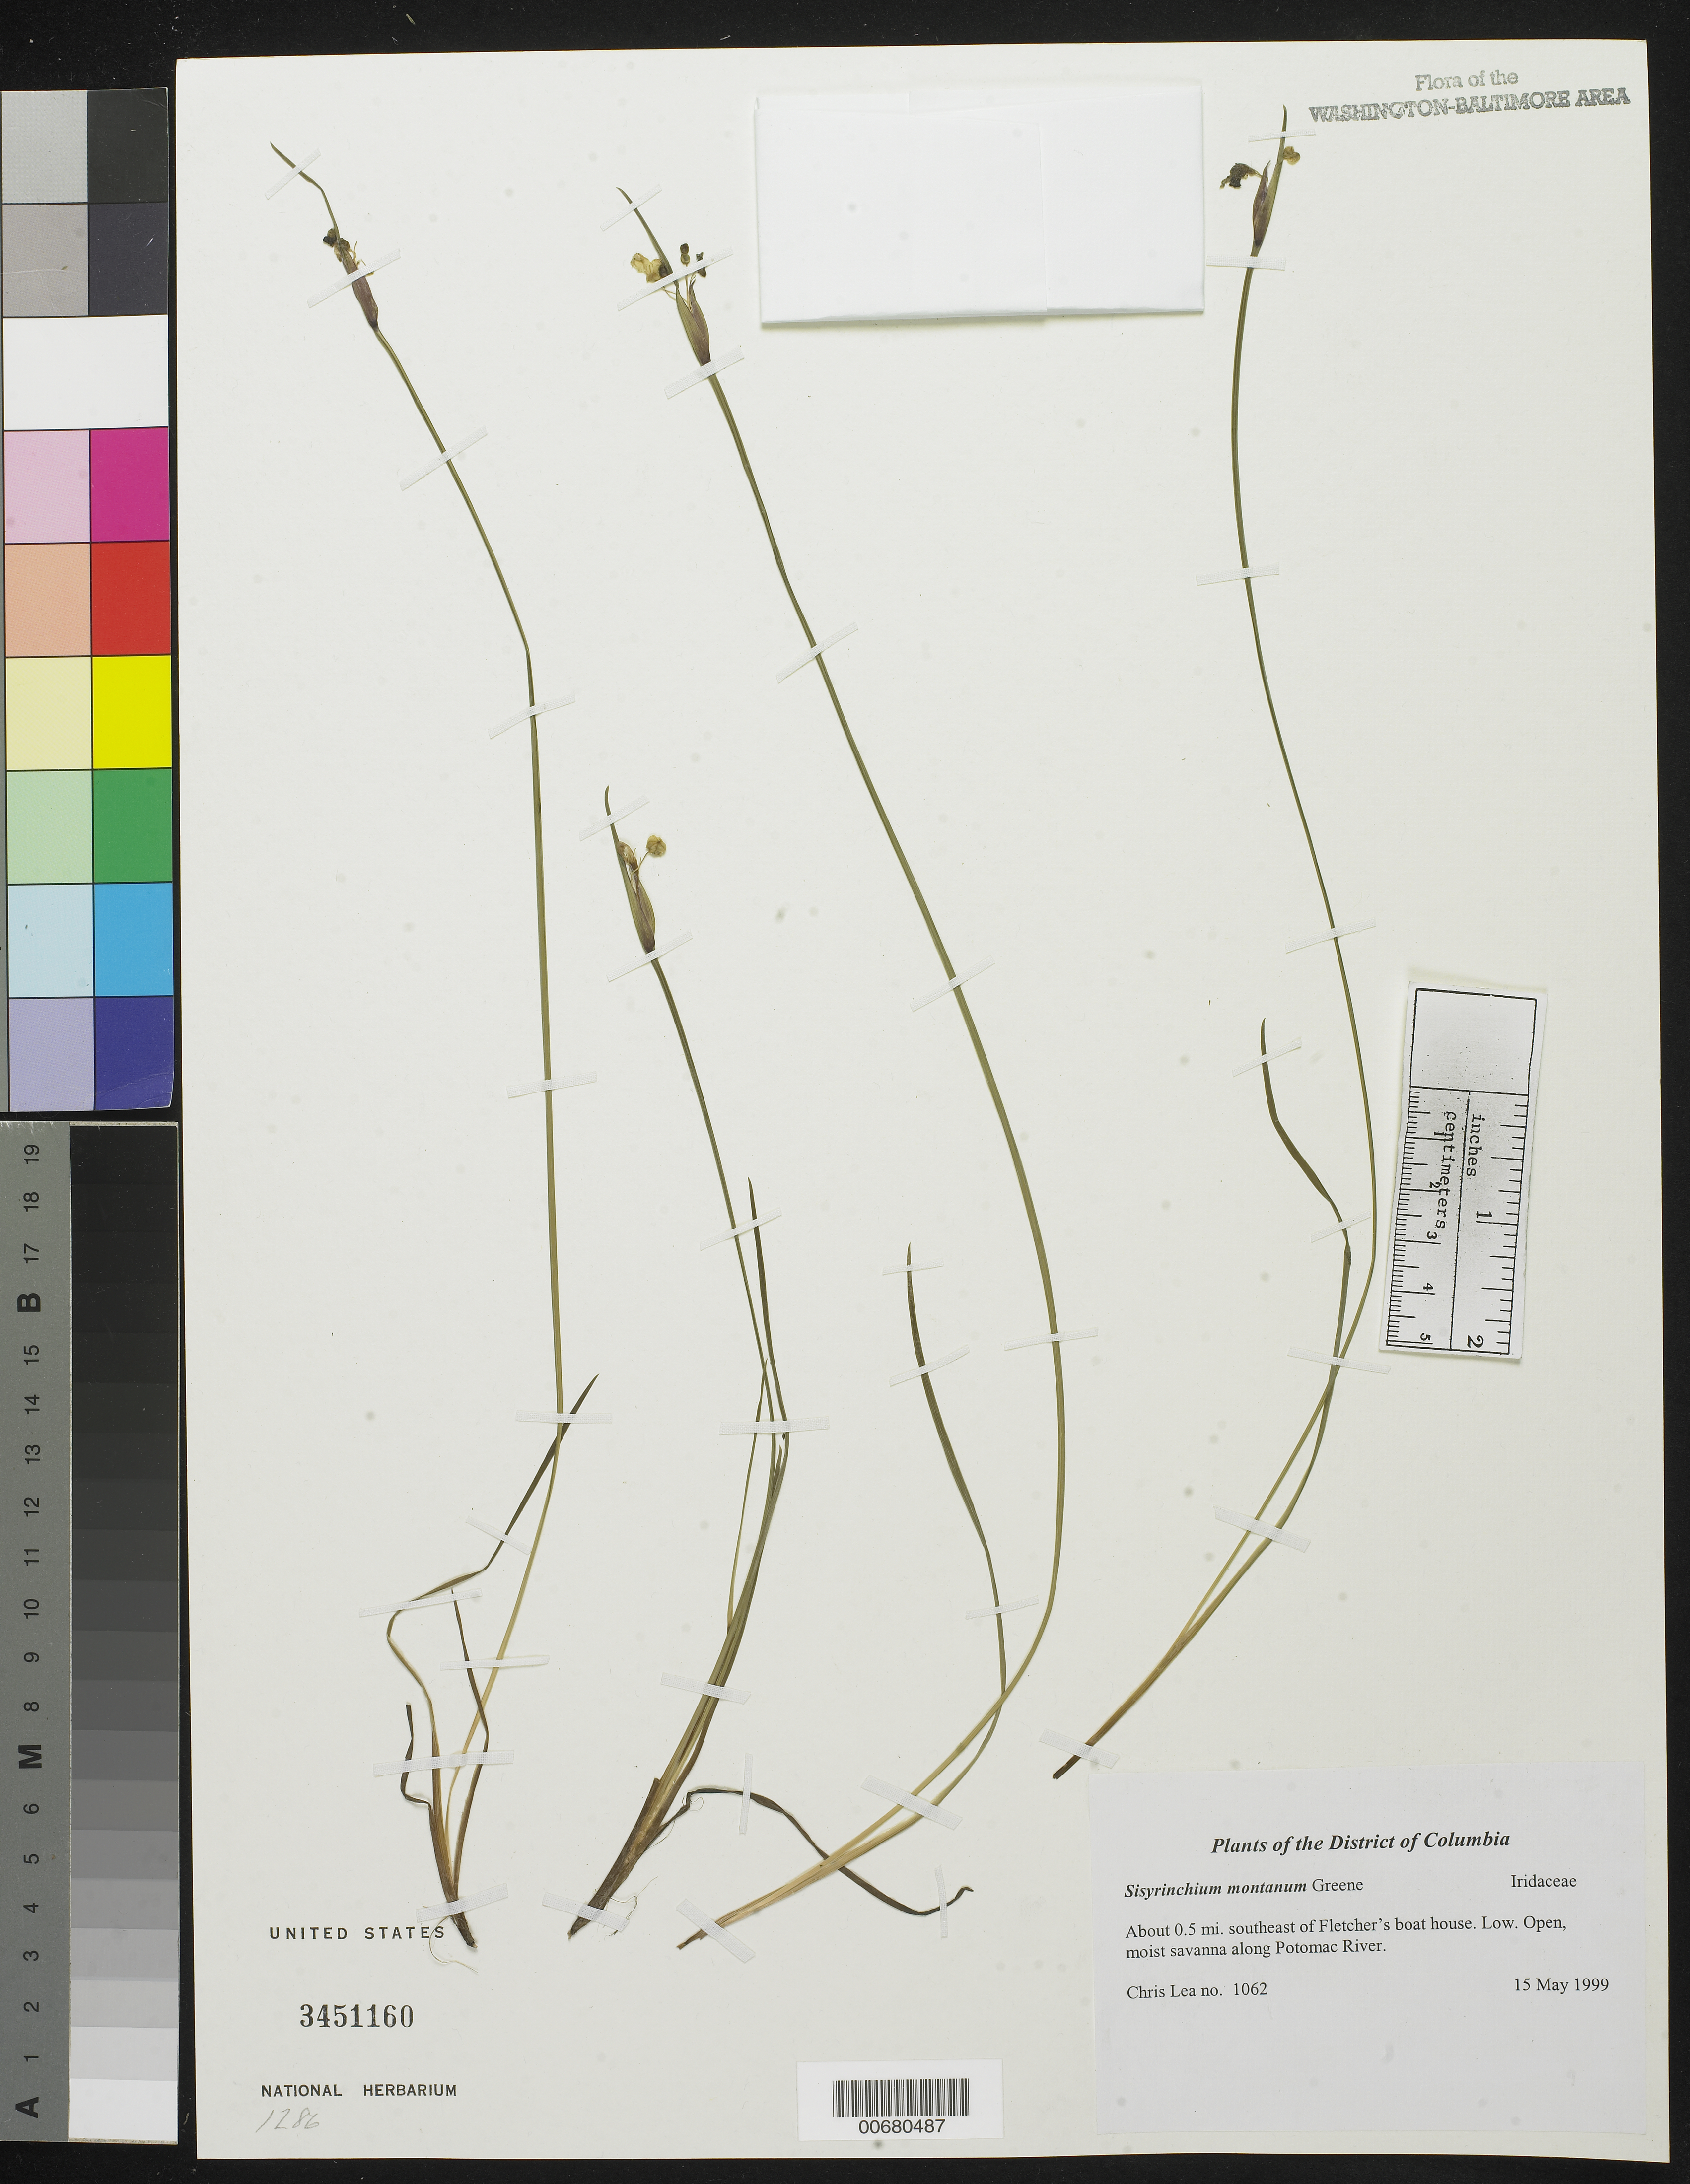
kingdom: Plantae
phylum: Tracheophyta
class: Liliopsida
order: Asparagales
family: Iridaceae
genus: Sisyrinchium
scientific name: Sisyrinchium montanum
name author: Greene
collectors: C. Lea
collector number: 1062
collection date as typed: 15 May 1999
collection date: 1999-05-15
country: United States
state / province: District of Columbia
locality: About 0.5 mi. southeast of Flecther's boat house. Along Potomac River.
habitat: Open moist savannah along river.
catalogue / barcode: US 3451160